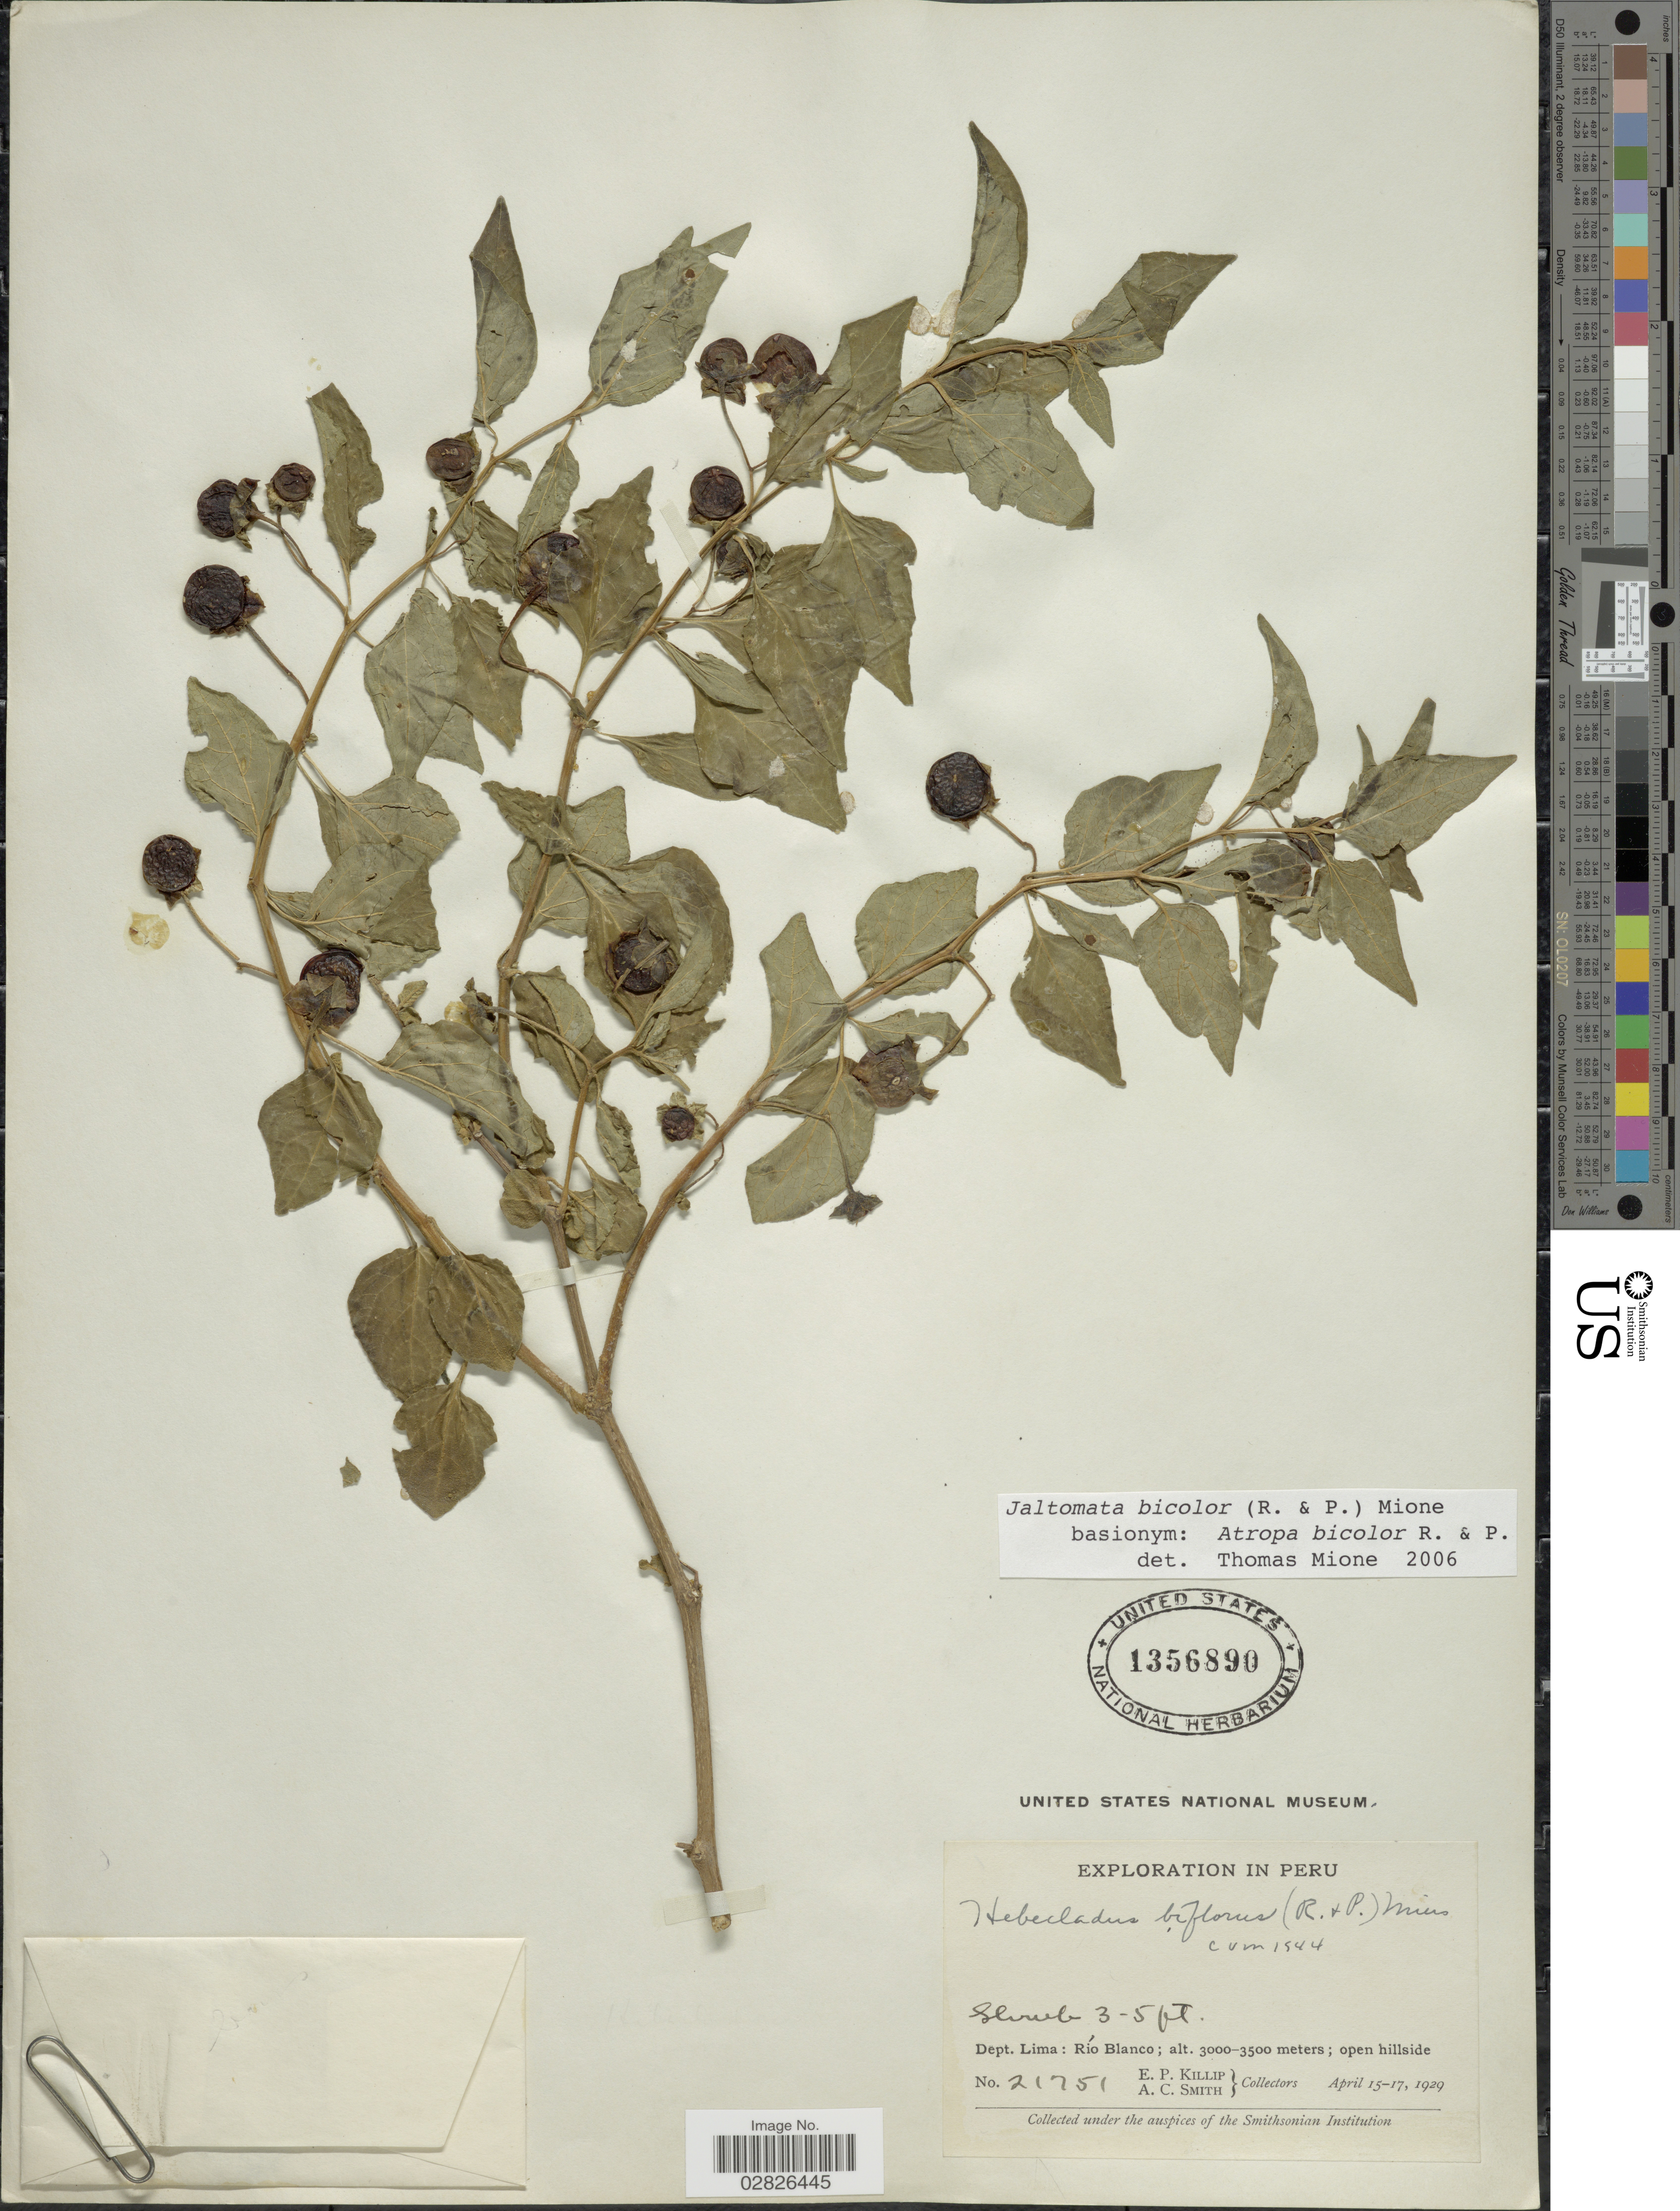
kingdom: Plantae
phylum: Tracheophyta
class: Magnoliopsida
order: Solanales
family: Solanaceae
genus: Jaltomata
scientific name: Jaltomata bicolor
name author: (Ruiz & Pav.) Mione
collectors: E. P. Killip & A. C. Smith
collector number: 21751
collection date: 1929-04-15/1929-04-17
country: Peru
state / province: Lima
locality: Dept. Lima, Río Blanco.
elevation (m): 3000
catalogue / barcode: US 1356890